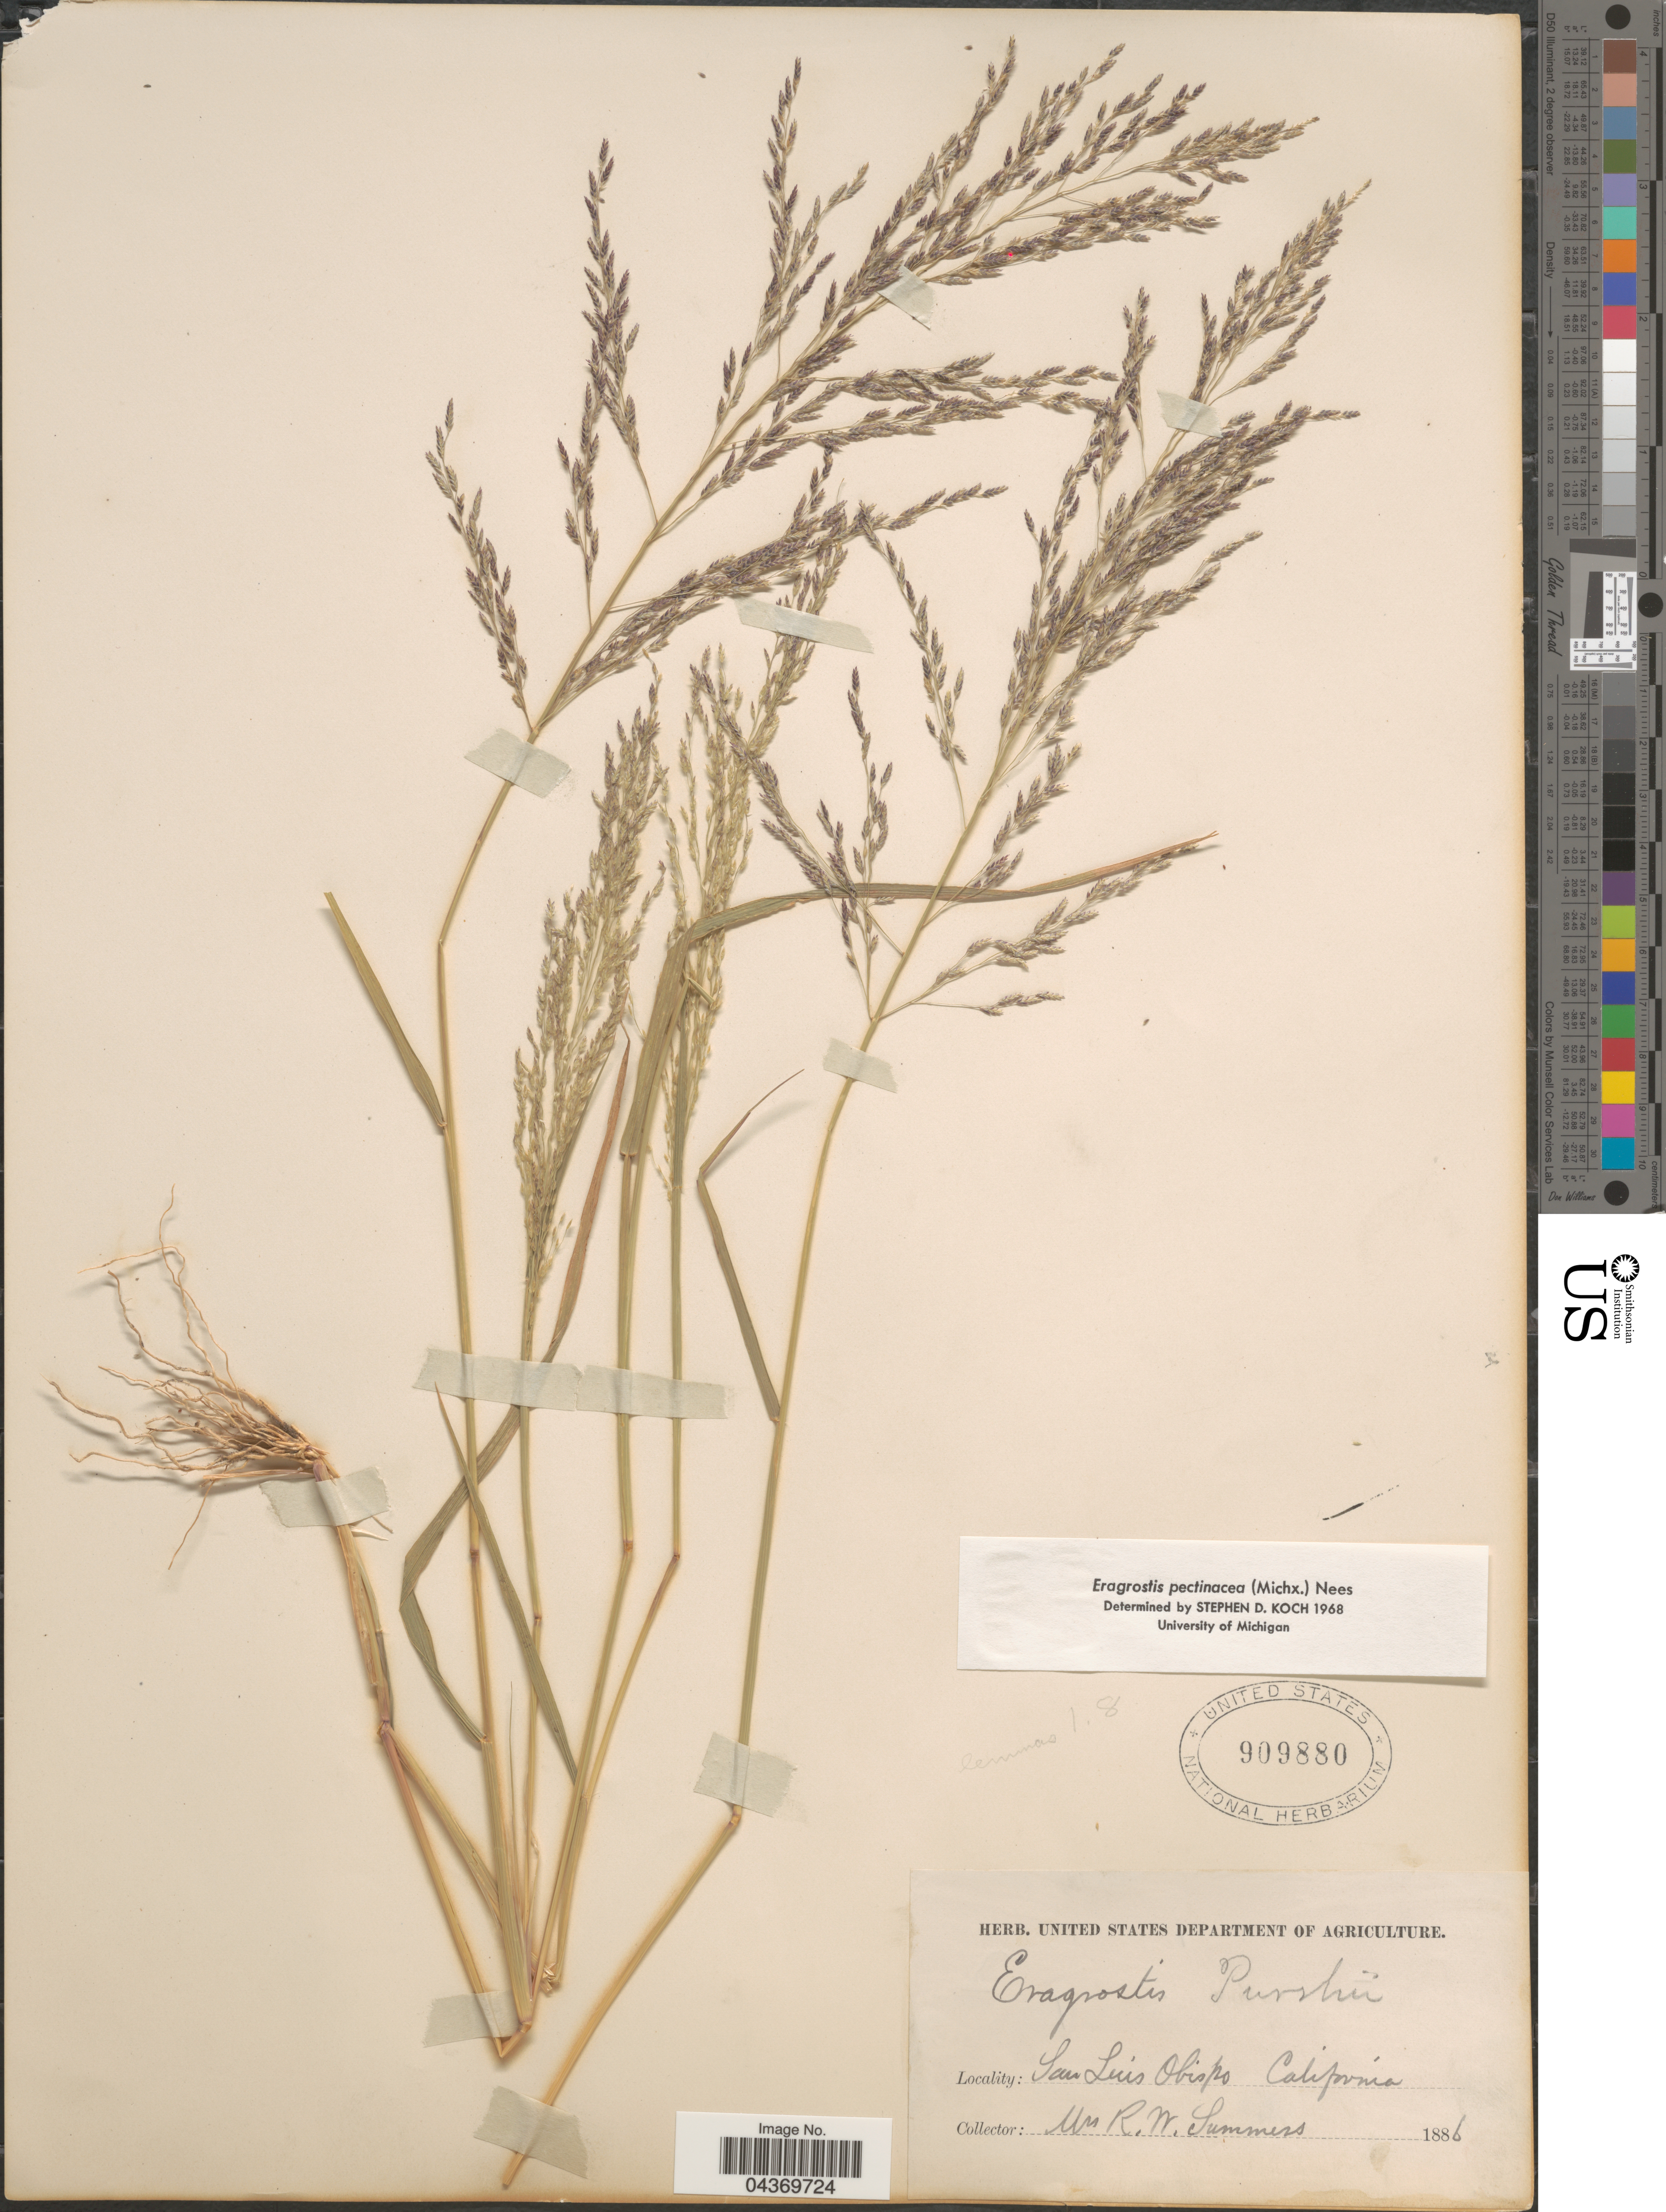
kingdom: Plantae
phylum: Tracheophyta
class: Liliopsida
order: Poales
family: Poaceae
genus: Eragrostis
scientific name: Eragrostis pectinacea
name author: (Michx.) Nees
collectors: R. Summers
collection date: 1886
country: United States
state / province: California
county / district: San Luis Obispo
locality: San Luis Obispo.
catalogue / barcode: US 909880